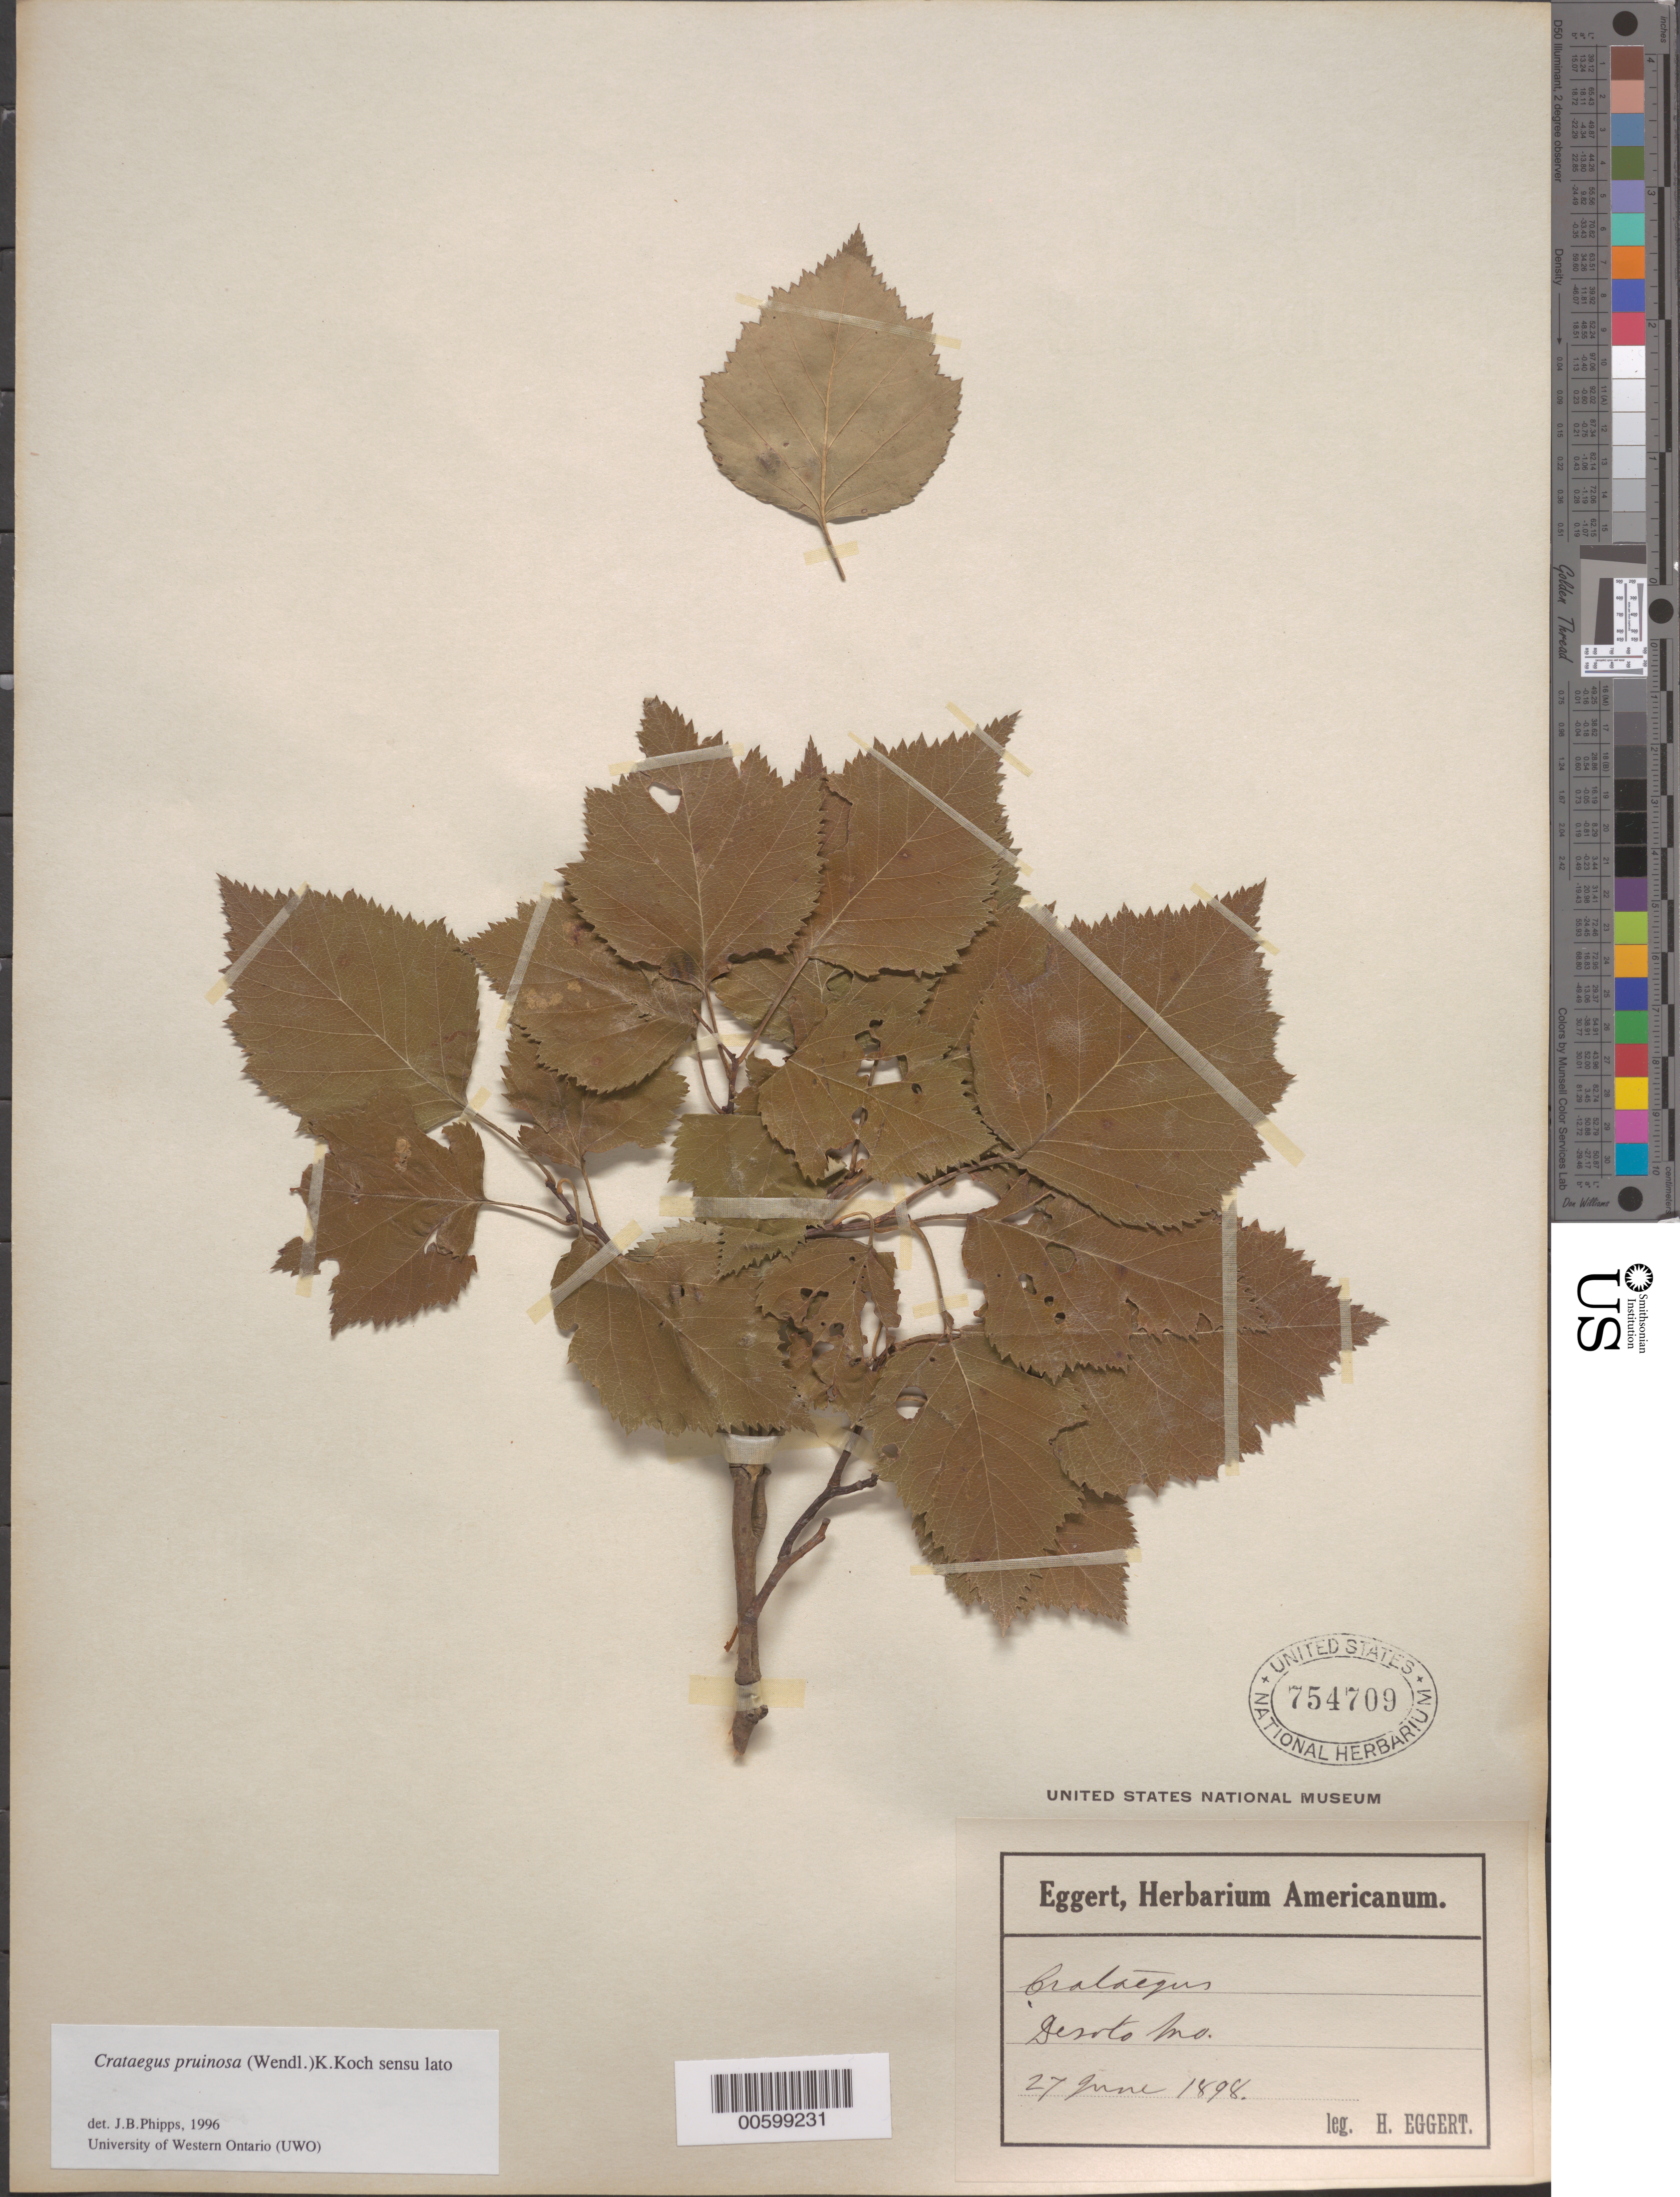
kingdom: Plantae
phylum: Tracheophyta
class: Magnoliopsida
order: Rosales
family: Rosaceae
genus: Crataegus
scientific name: Crataegus pruinosa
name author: (H.L. Wendl.) K. Koch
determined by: Phipps, James B., (UWO), University of Western Ontario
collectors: H. Eggert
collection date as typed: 27 Jun 1898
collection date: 1898-06-27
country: United States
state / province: Missouri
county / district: Jefferson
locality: De Soto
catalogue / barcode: US 754709